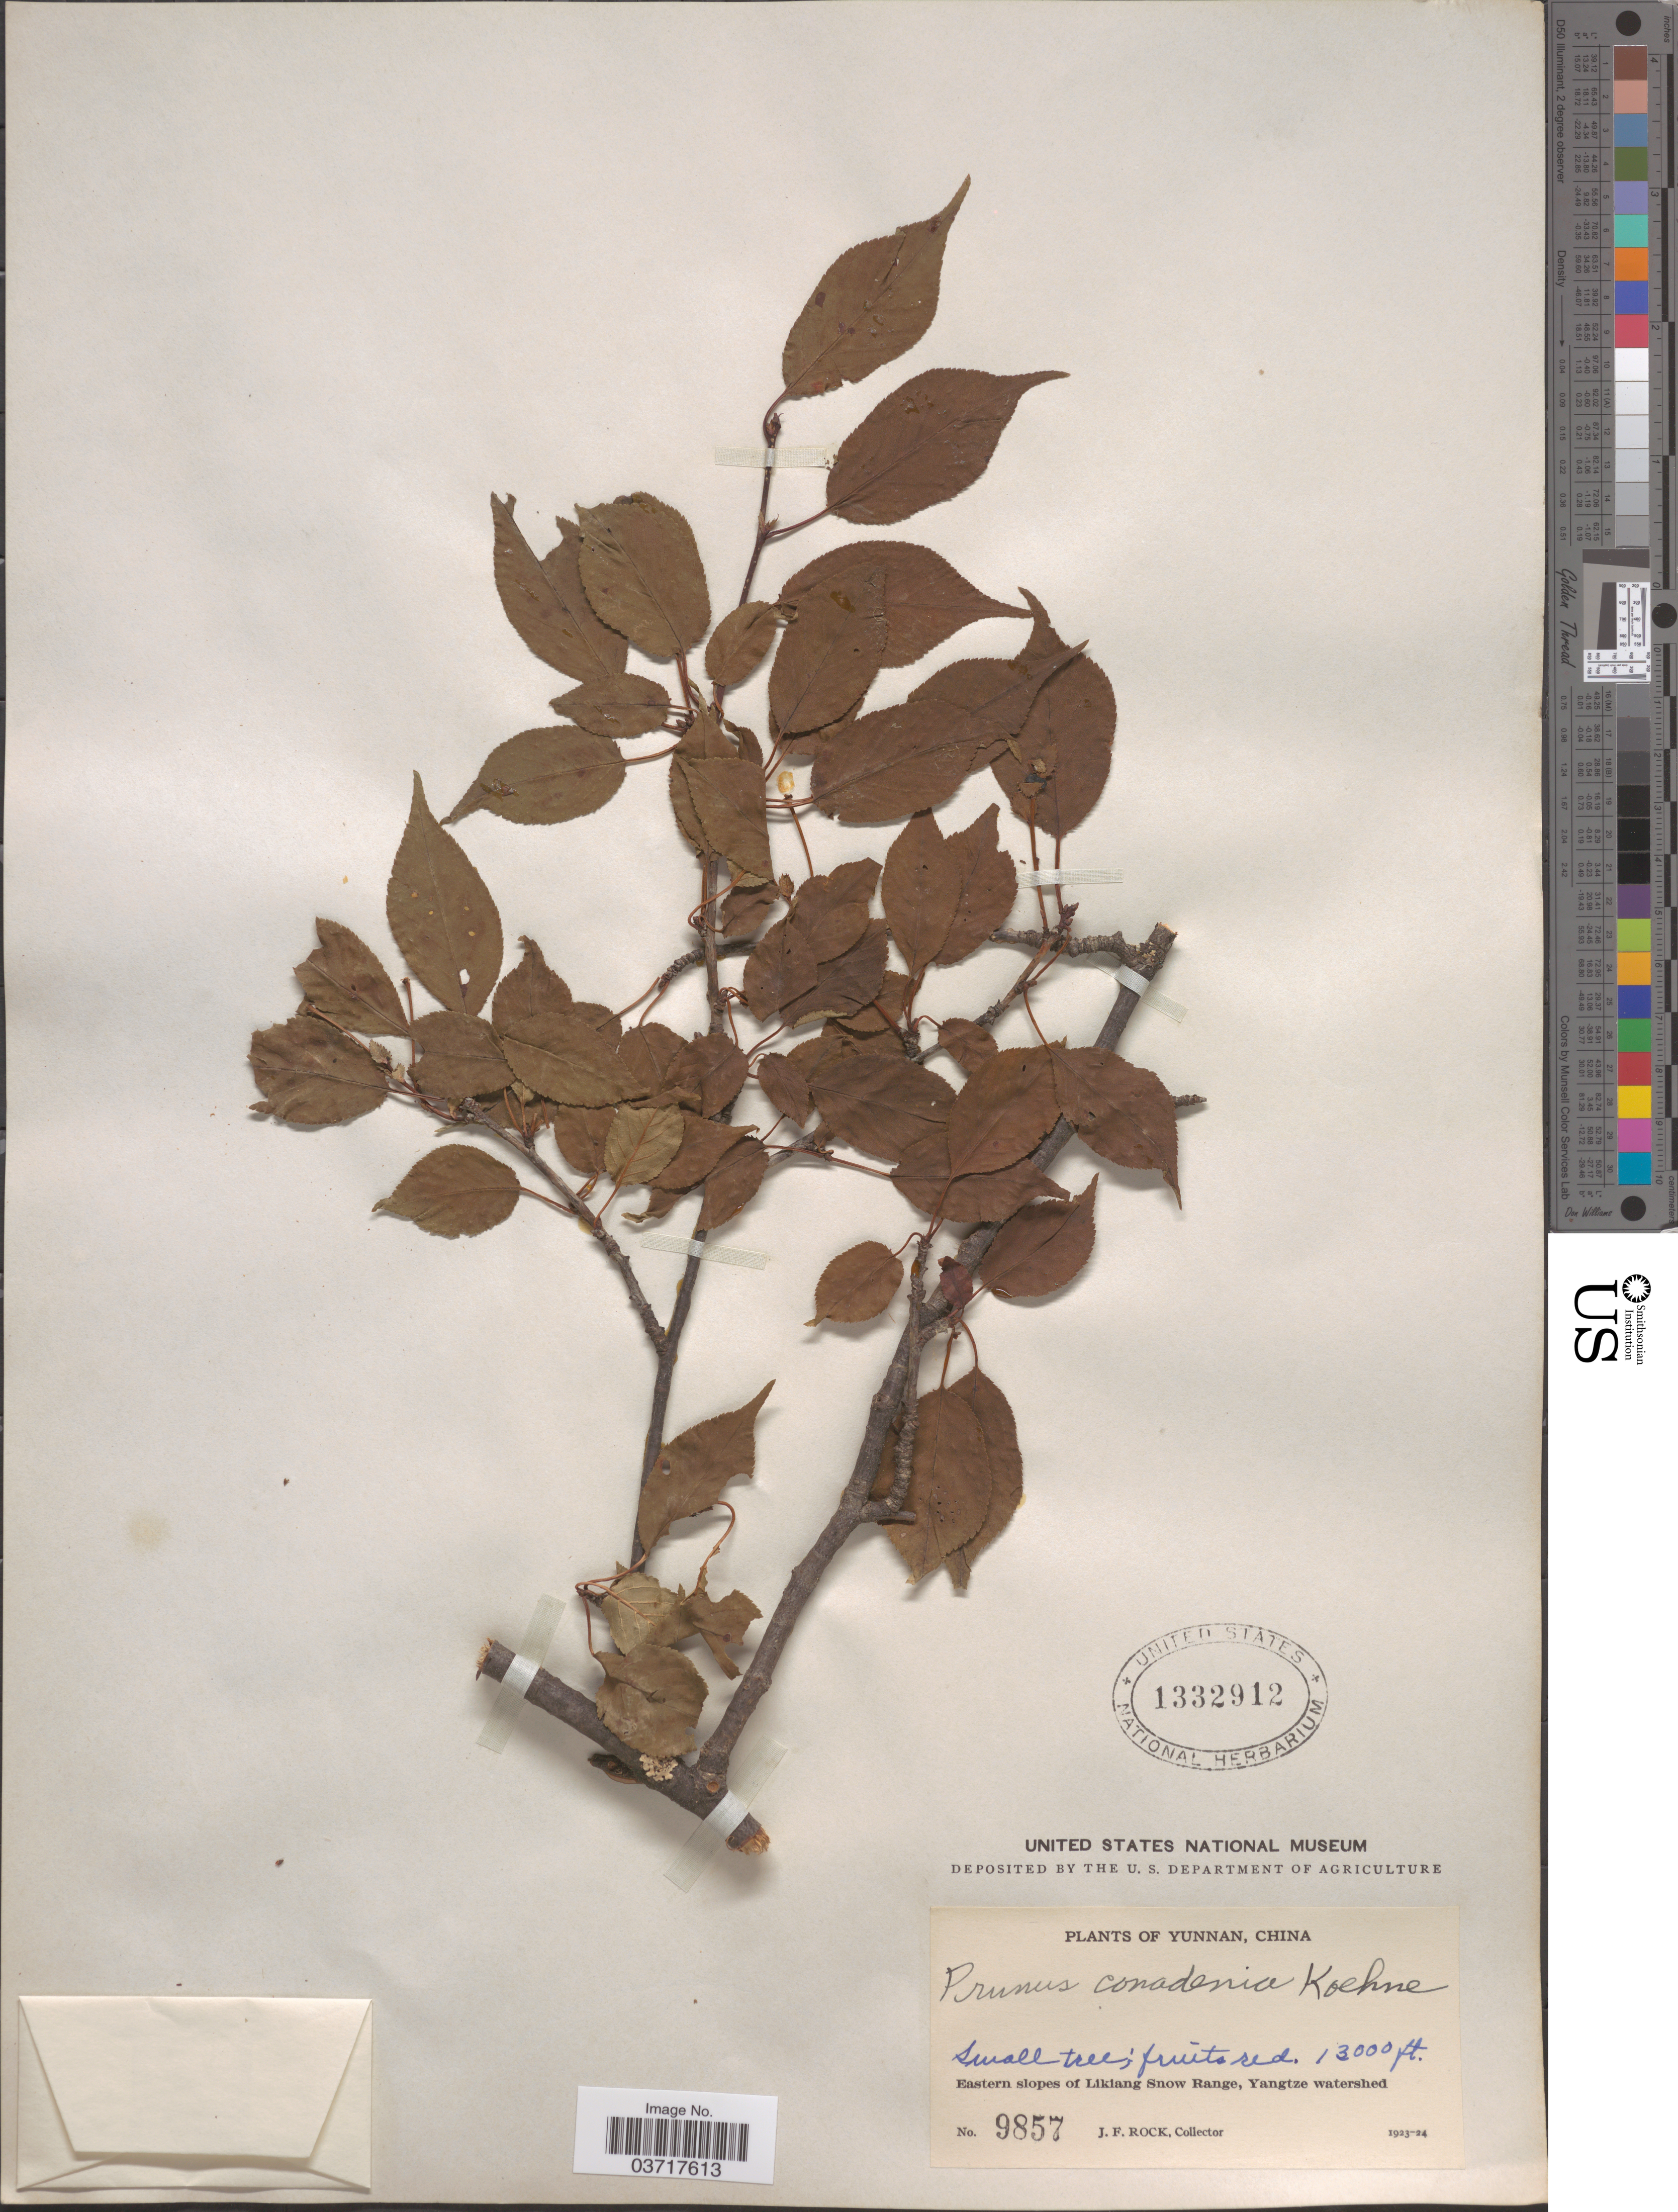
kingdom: Plantae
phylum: Tracheophyta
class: Magnoliopsida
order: Rosales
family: Rosaceae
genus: Prunus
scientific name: Prunus conadenia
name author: Koehne in Sarg.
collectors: J. Rock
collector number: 9857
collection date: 1923/1924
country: China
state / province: Yunnan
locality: Eastern slopes of Likiang Snow Range, Yangtze watershed.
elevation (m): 3962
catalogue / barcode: US 1332912